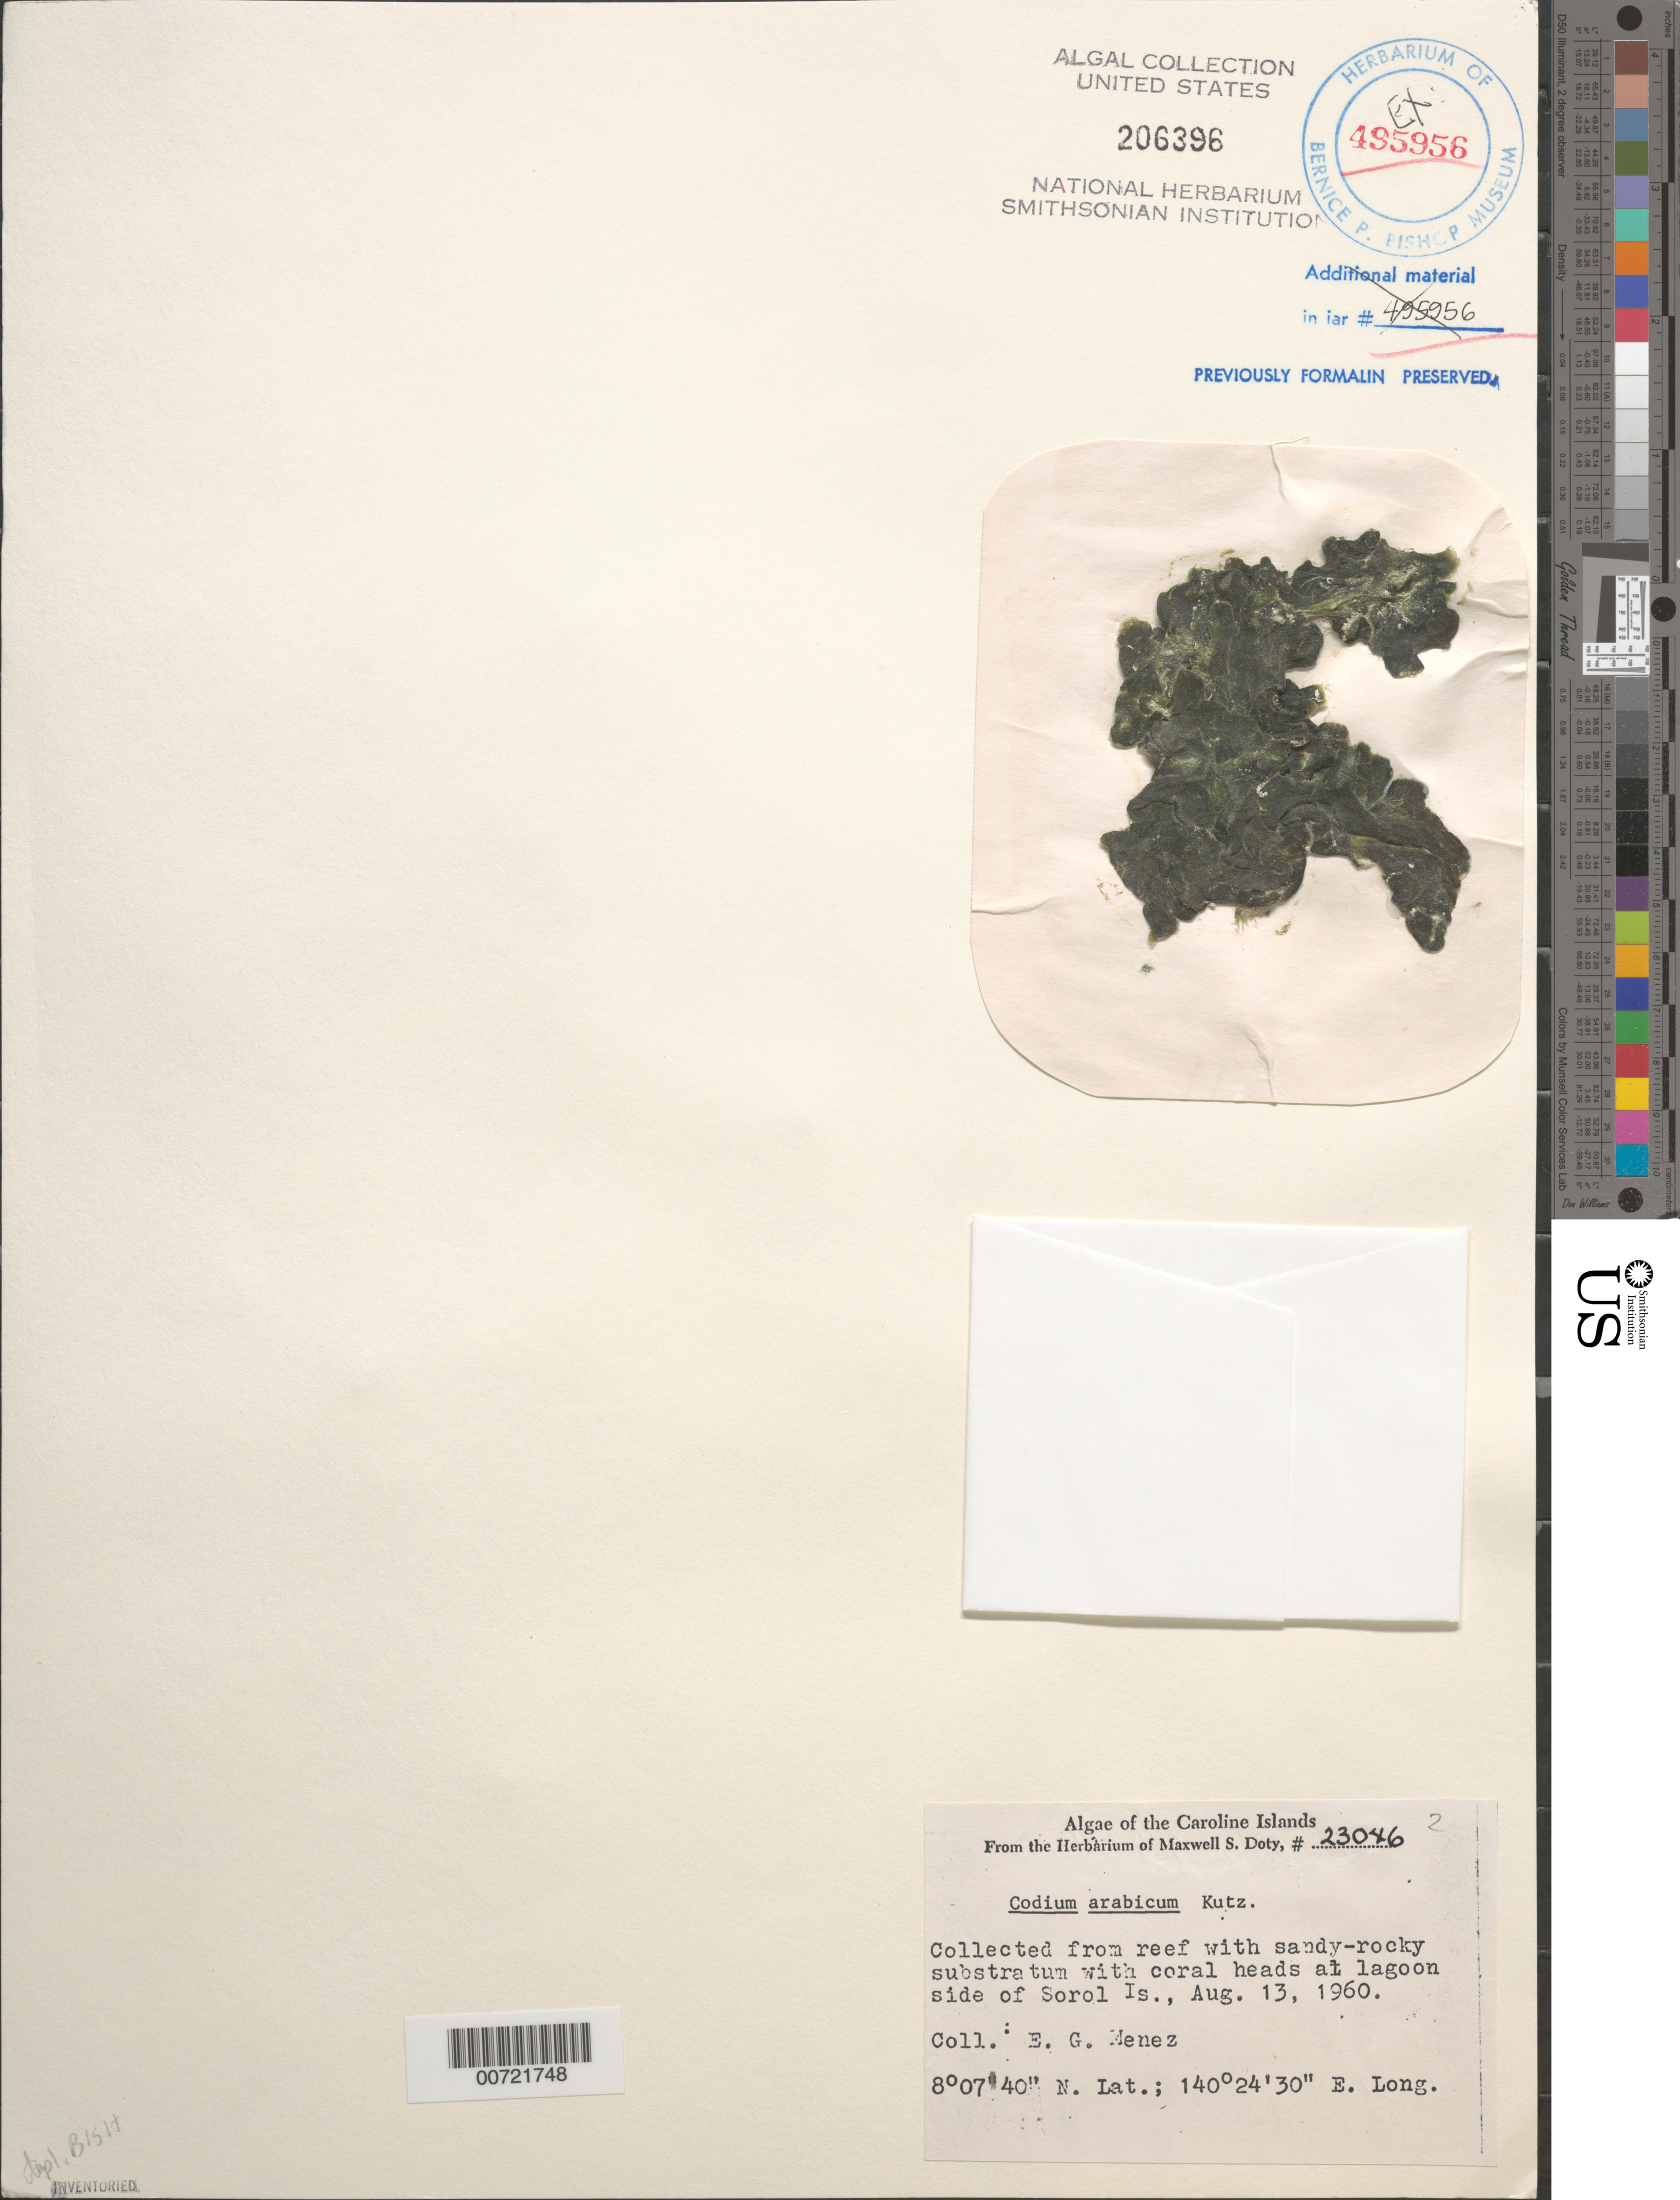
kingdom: Plantae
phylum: Chlorophyta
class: Ulvophyceae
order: Bryopsidales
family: Codiaceae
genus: Codium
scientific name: Codium arabicum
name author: Kütz.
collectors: Meñez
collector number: MSD 23046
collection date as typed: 13 Aug 1960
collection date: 1960-08-13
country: Micronesia, Federated States of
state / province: Yap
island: Sorol Atoll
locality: Sorel Islet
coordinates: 8 07' 40" N, 140 24' 30" E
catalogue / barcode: US 206396